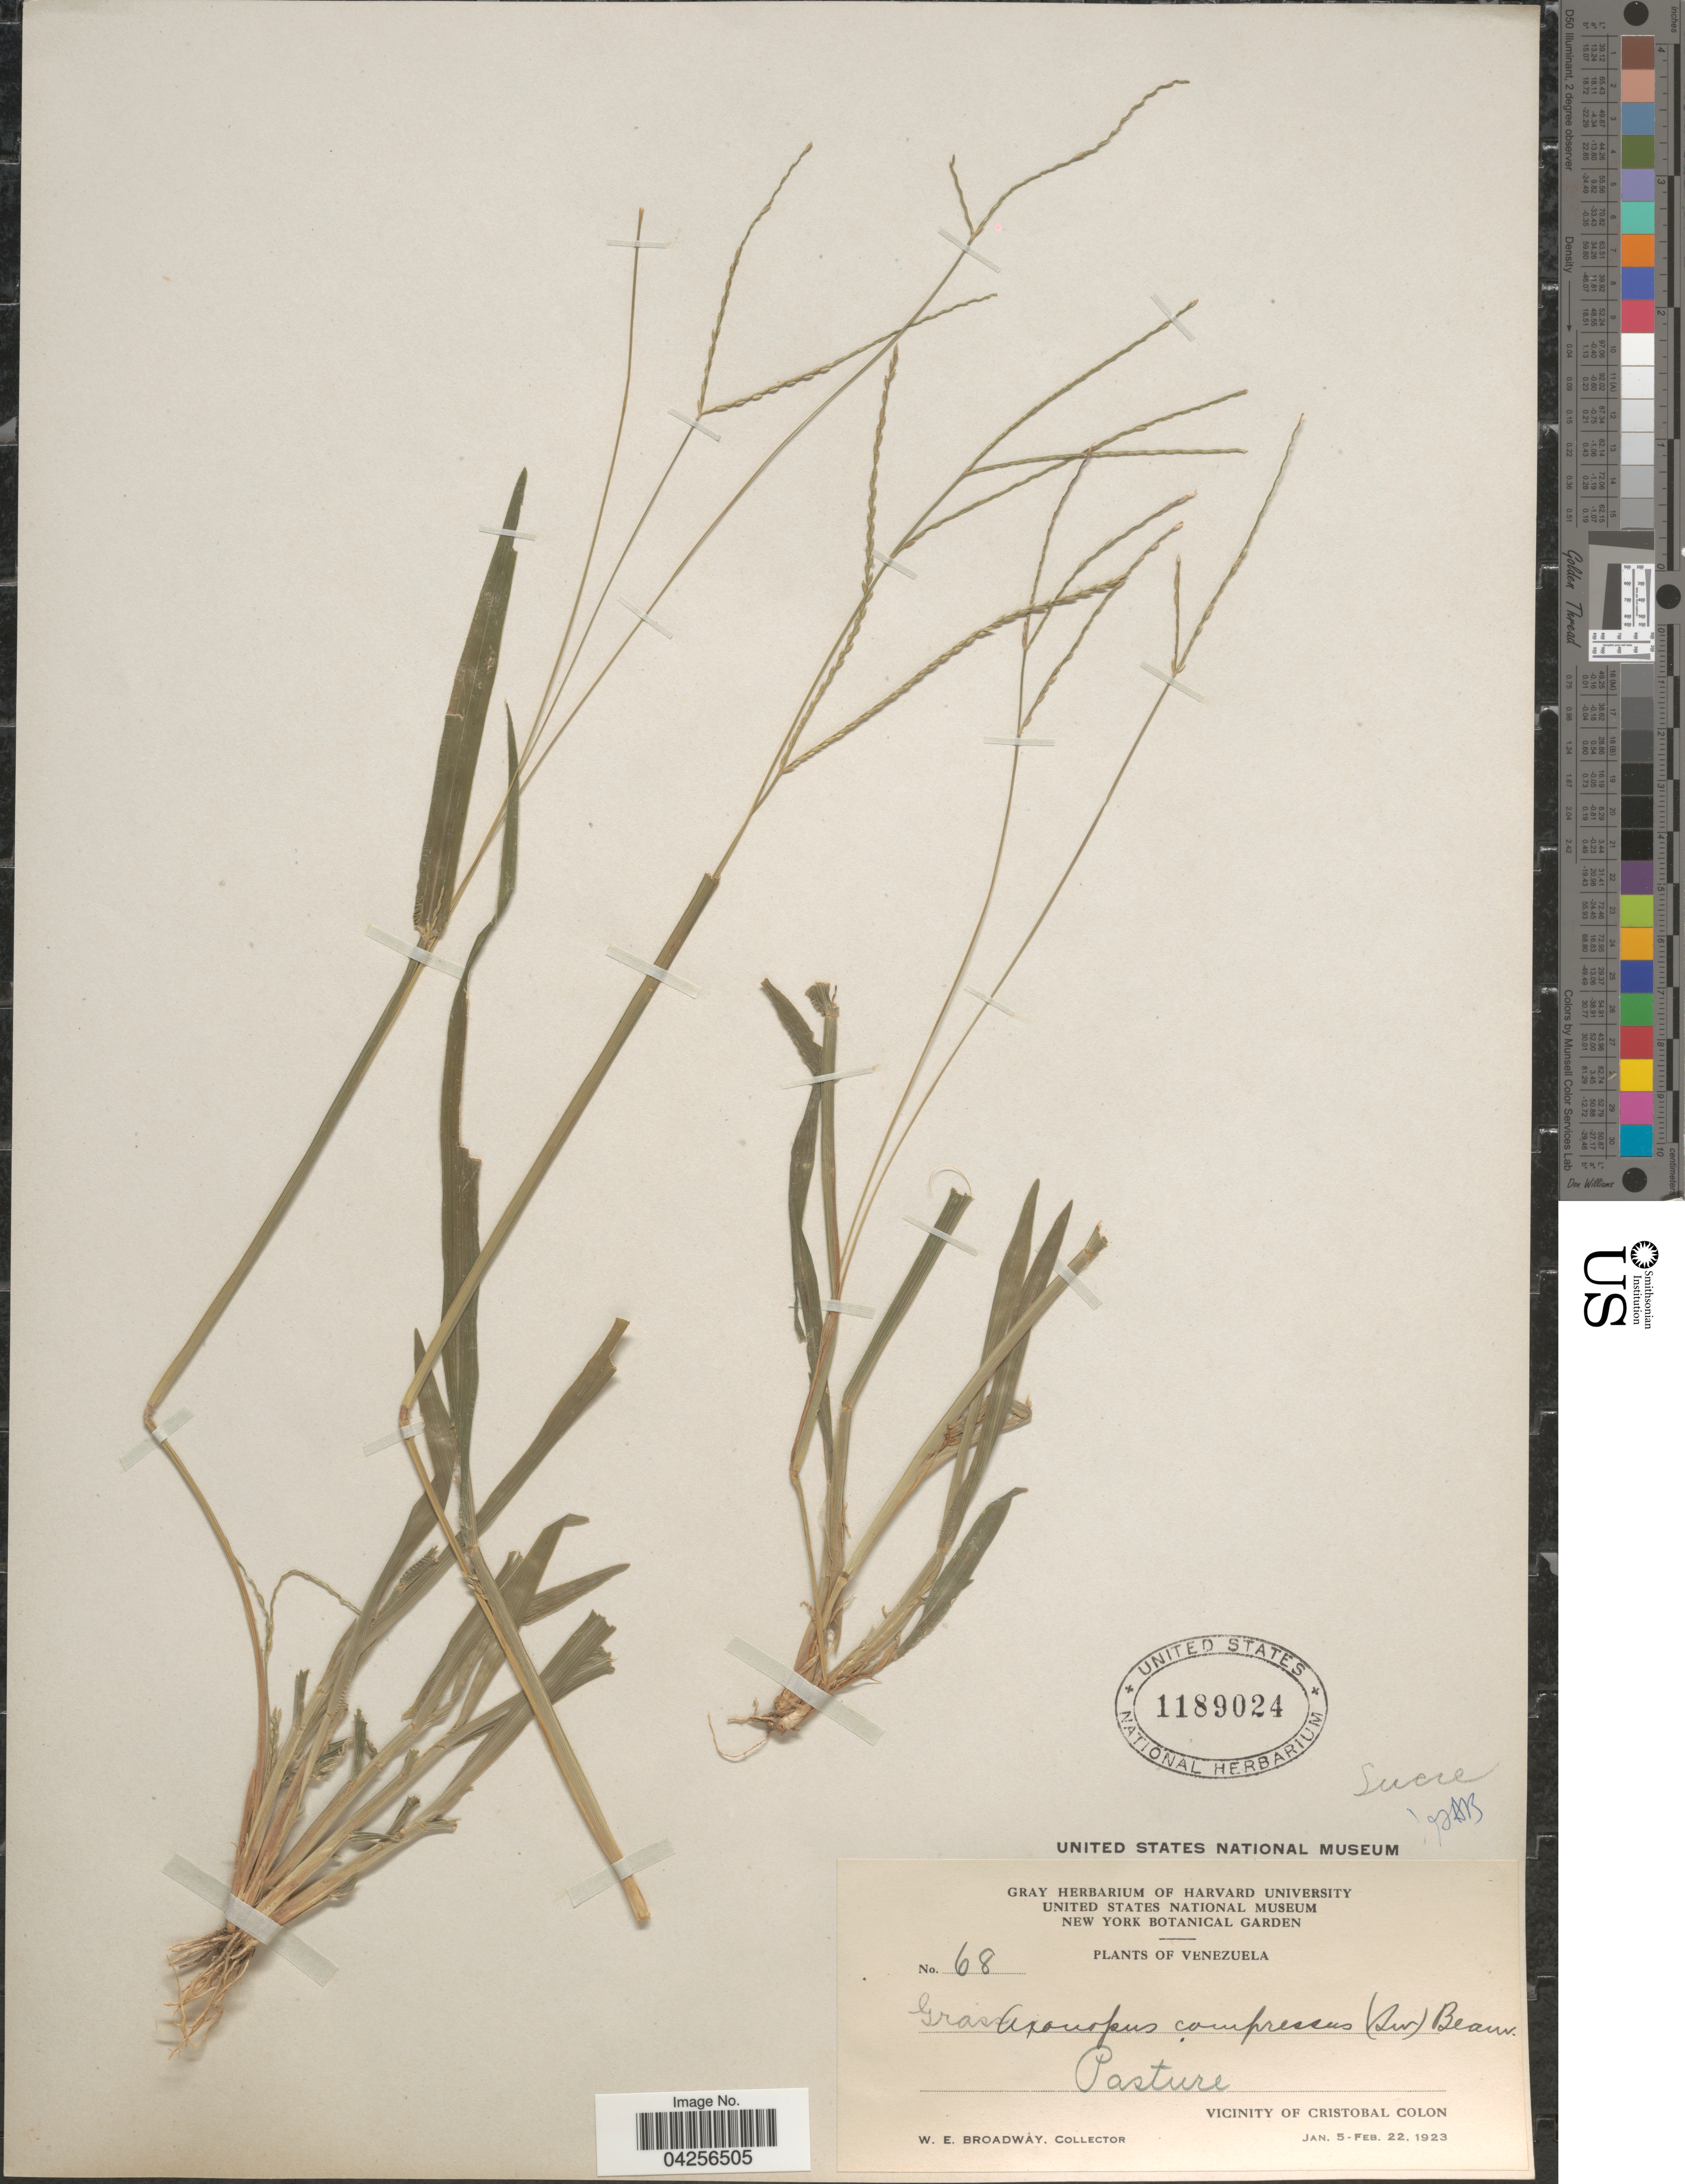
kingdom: Plantae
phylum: Tracheophyta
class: Liliopsida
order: Poales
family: Poaceae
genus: Axonopus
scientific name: Axonopus compressus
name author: (Sw.) P. Beauv.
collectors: W. E. Broadway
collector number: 68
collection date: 1923-01-05/1923-02-22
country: Venezuela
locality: Vicinity of Cristobal Colon.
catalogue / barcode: US 1189024